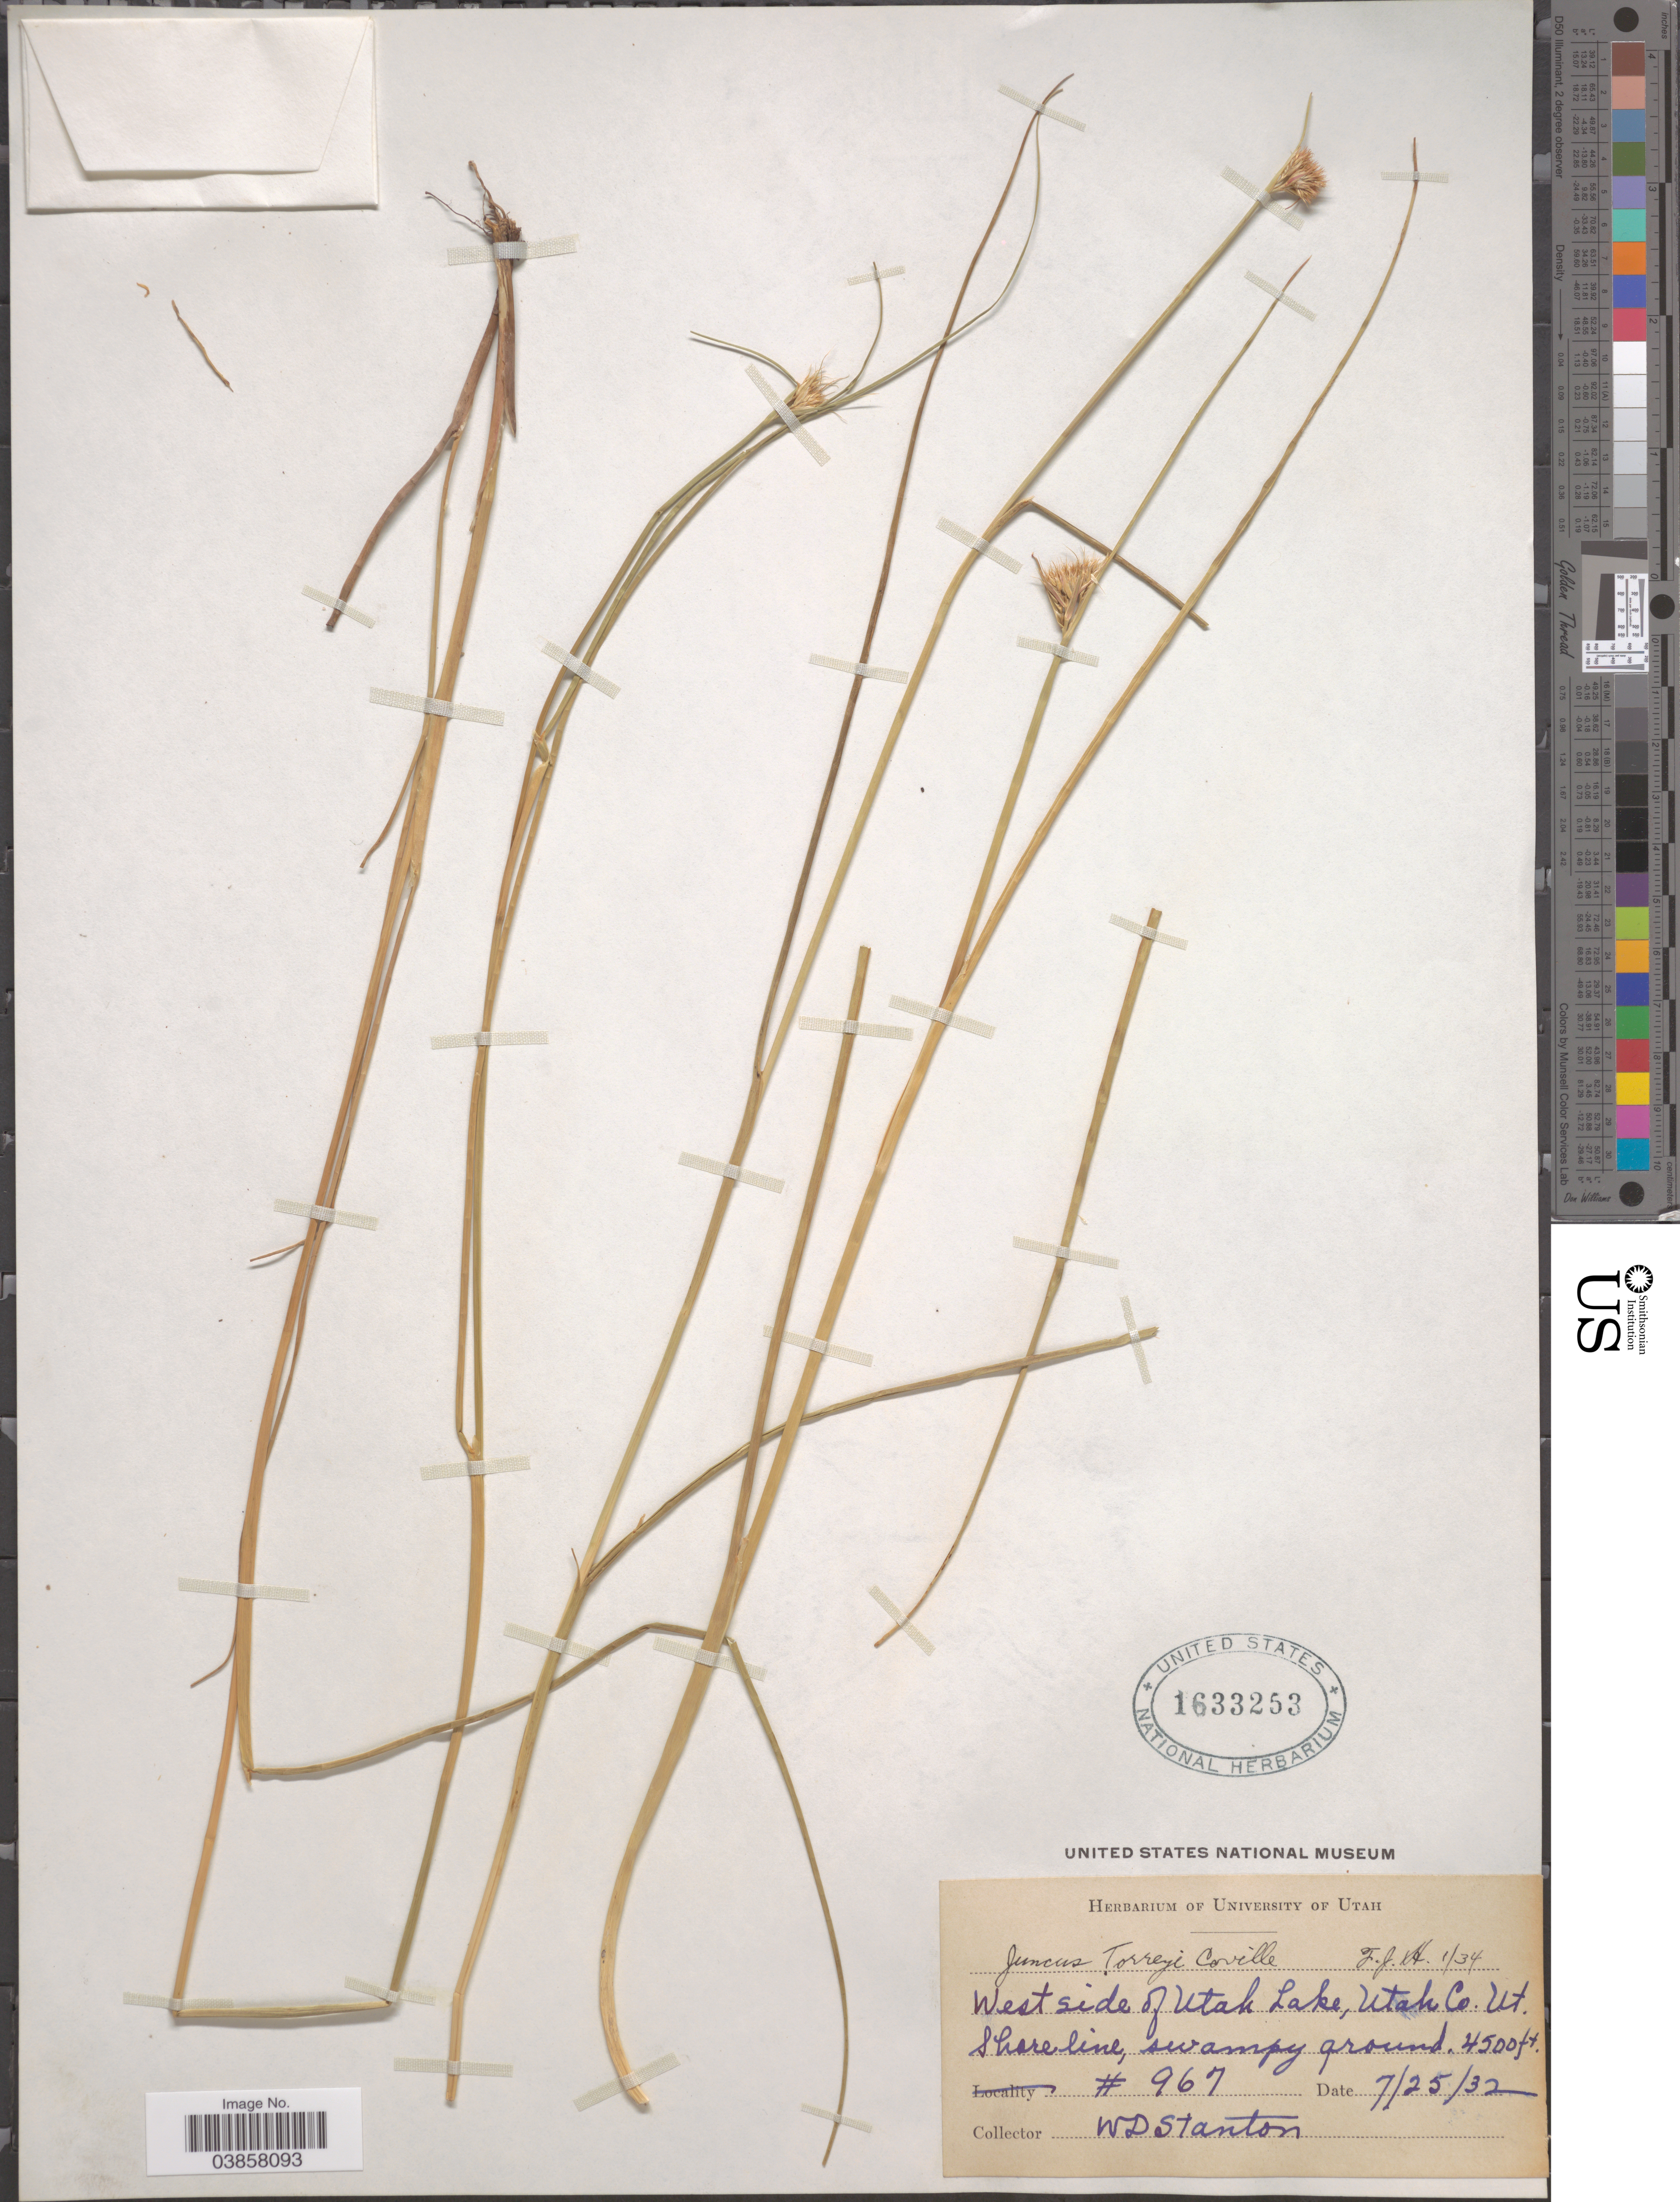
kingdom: Plantae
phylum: Tracheophyta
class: Liliopsida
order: Poales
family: Juncaceae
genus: Juncus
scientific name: Juncus torreyi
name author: Coville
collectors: W. Stanton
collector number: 967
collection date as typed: Transcribed d/m/y: 25/7/32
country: United States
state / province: Utah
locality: West side of Utah Lake, Utah Co. Shore line.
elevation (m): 1372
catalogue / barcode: US 1633253